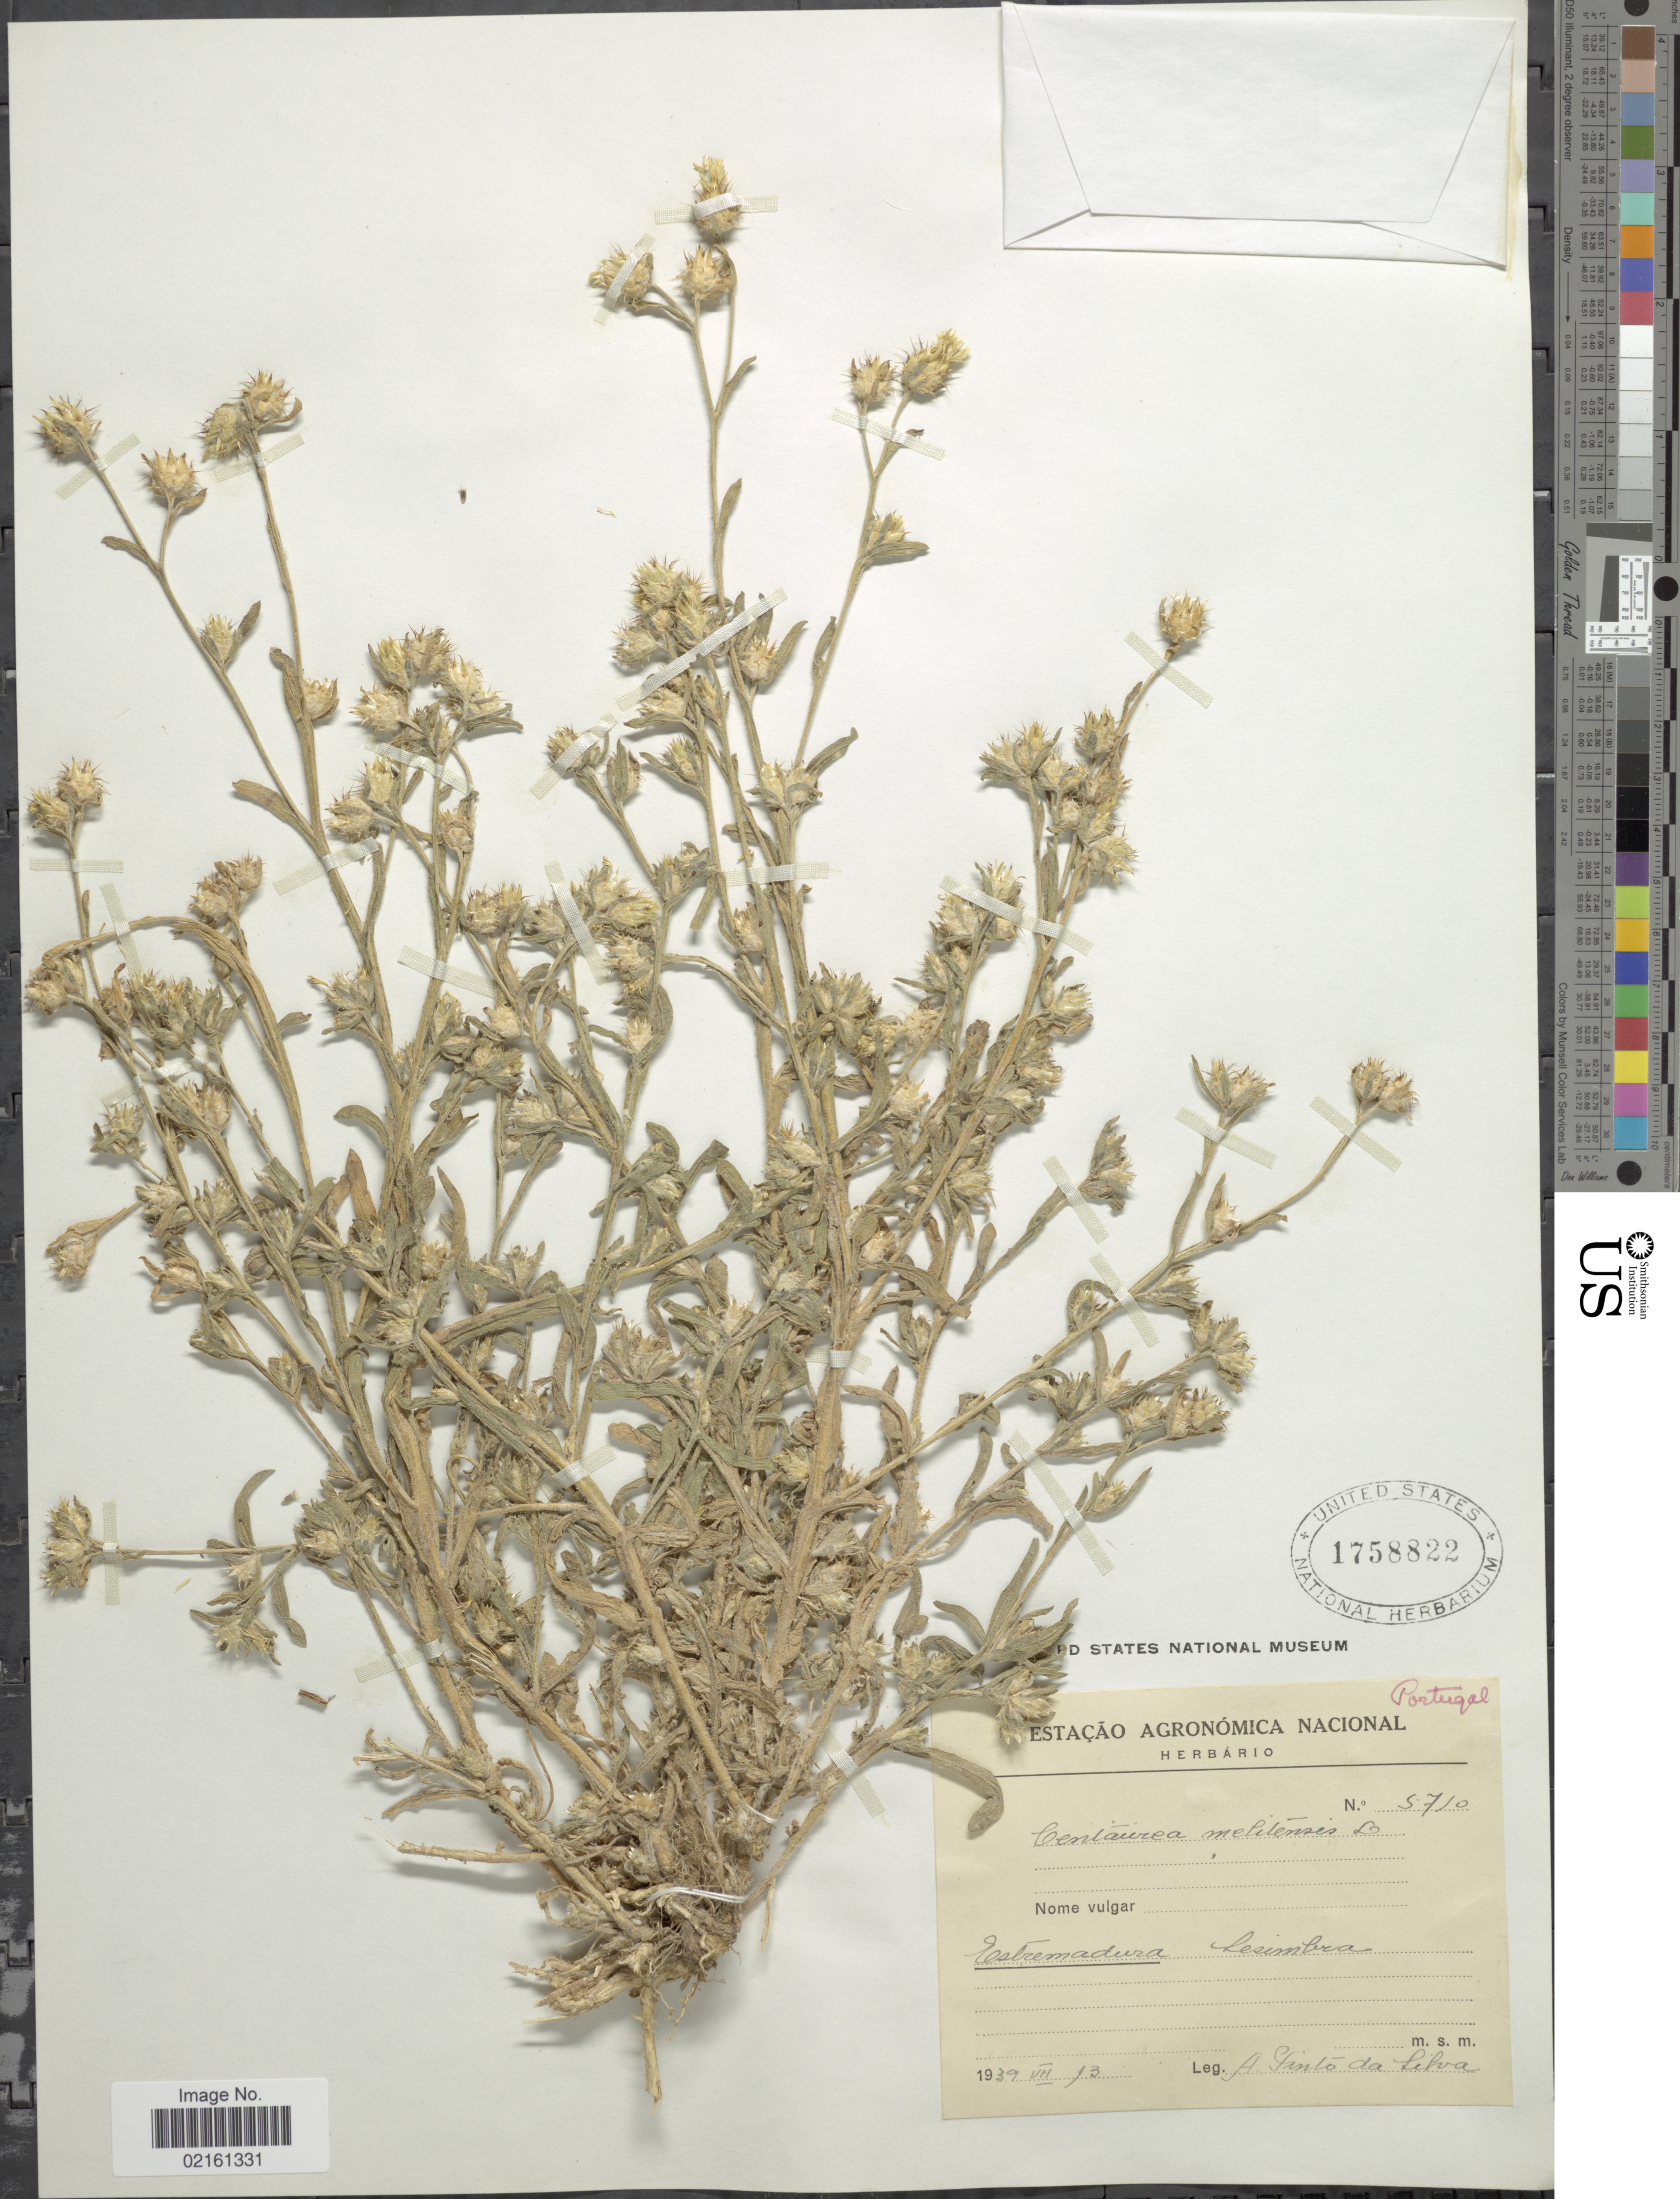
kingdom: Plantae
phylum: Tracheophyta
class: Magnoliopsida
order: Asterales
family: Asteraceae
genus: Centaurea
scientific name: Centaurea melitensis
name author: L.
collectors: A. P. Silva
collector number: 5710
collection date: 1939-07-13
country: Portugal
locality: Estremadura Lesimbra [interpreted]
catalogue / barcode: US 1758822